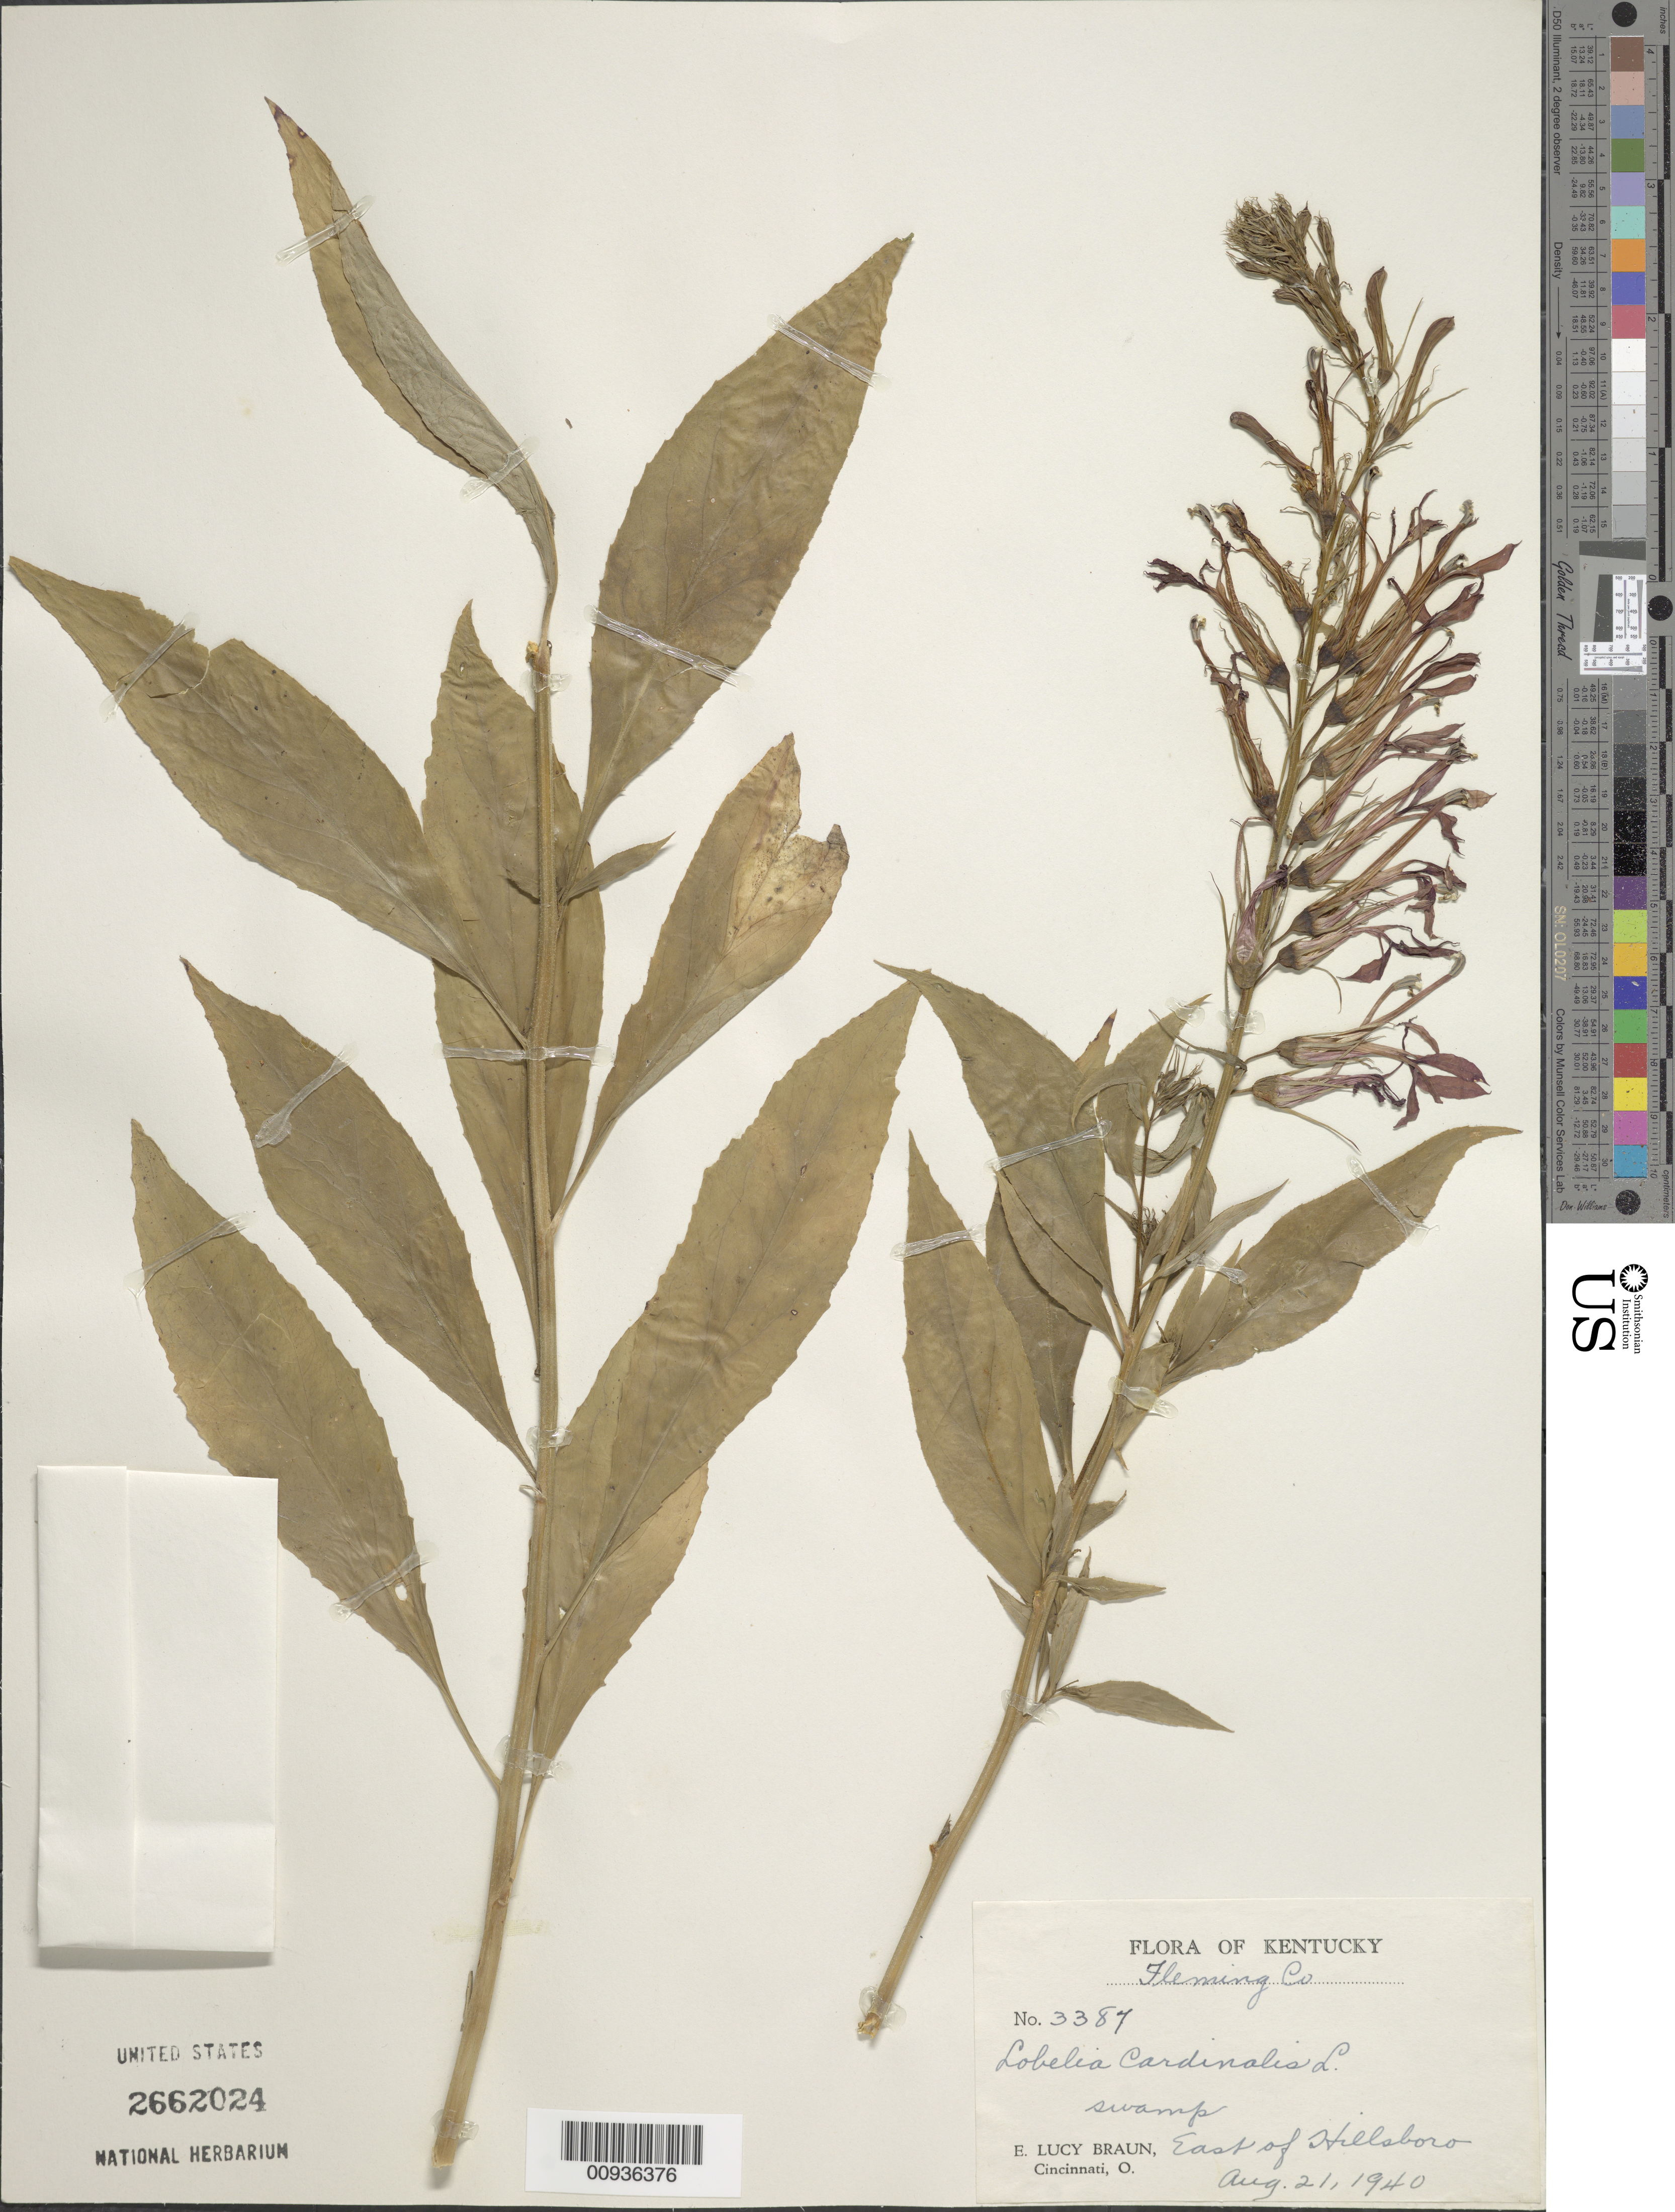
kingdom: Plantae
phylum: Tracheophyta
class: Magnoliopsida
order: Asterales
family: Campanulaceae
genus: Lobelia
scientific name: Lobelia cardinalis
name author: L.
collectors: E. L. Braun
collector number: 3384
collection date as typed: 21 Aug 1940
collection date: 1940-08-21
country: United States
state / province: Kentucky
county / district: Fleming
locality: E of Hillsboro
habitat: swamp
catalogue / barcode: US 2662024